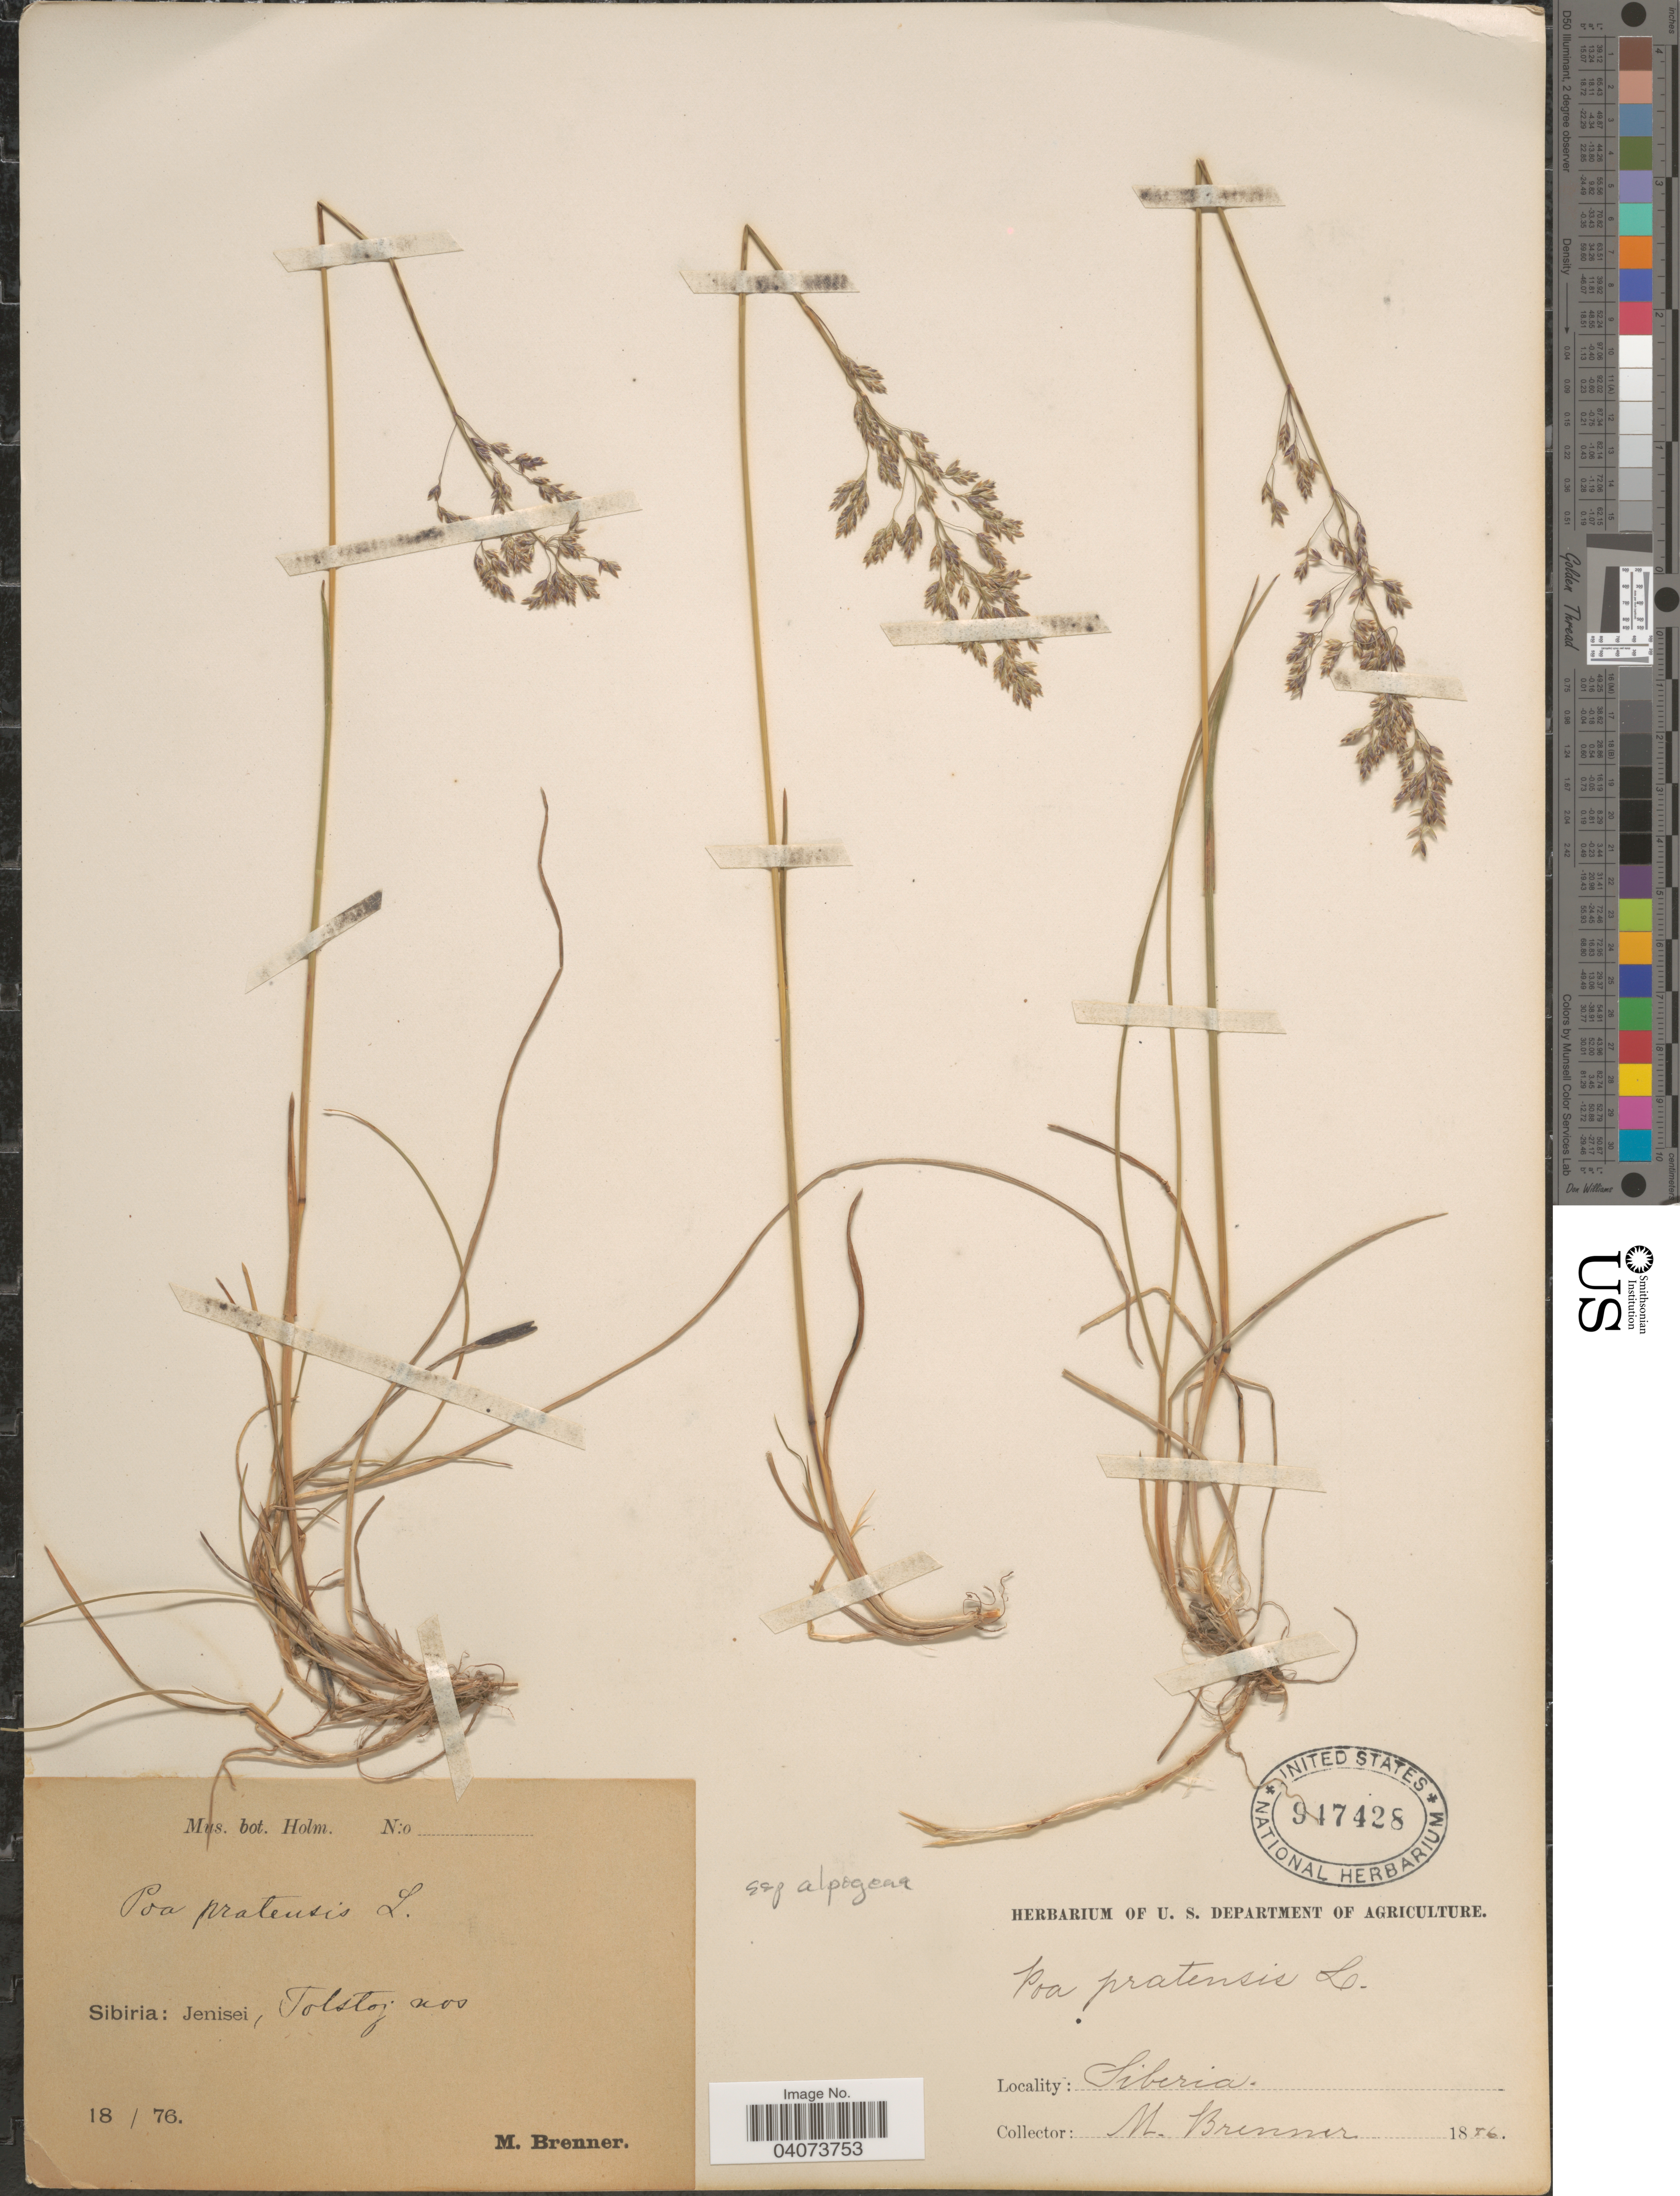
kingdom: Plantae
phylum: Tracheophyta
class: Liliopsida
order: Poales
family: Poaceae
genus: Poa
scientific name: Poa pratensis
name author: L.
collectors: M. Brenner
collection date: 1876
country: Russian Federation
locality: Sibiria: Jenisei, Tolstoynos.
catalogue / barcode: US 947428